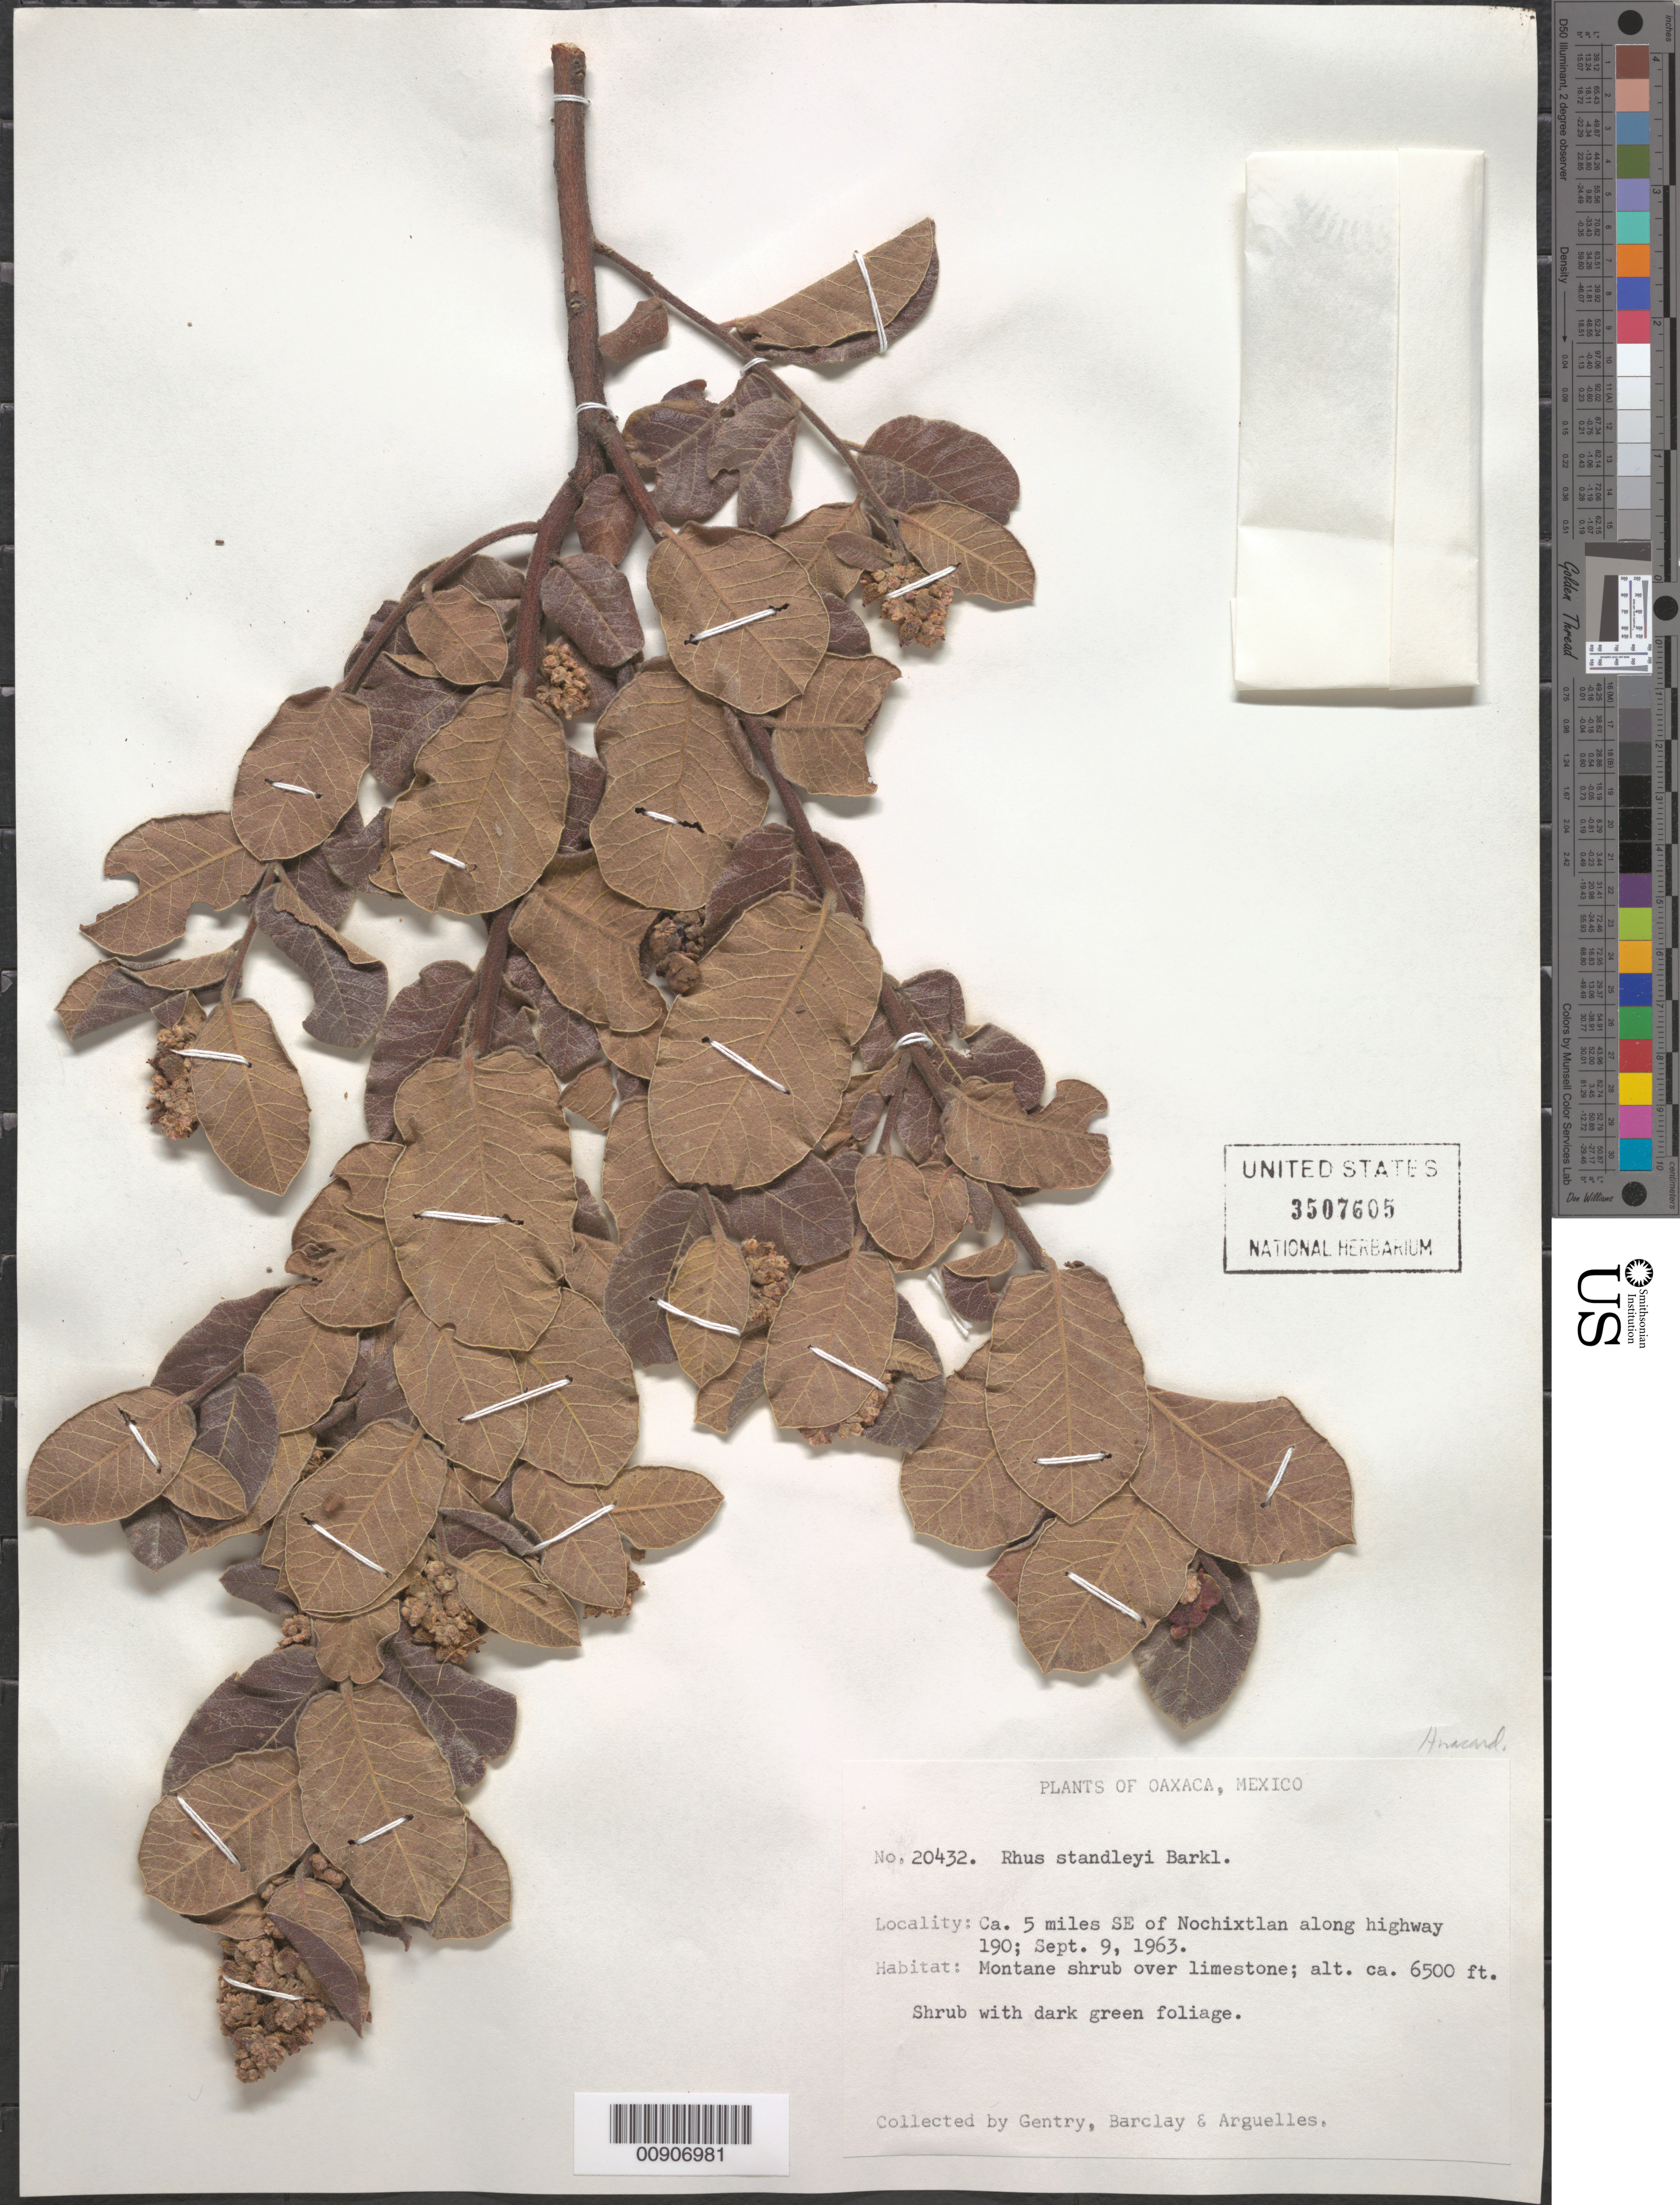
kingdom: Plantae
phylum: Tracheophyta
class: Magnoliopsida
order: Sapindales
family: Anacardiaceae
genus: Rhus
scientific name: Rhus standleyi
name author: F.A. Barkley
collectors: Gentry, --, -- Barclay & Arguelles, --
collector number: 20432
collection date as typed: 09 Sep 1963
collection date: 1963-09-09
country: Mexico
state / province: Oaxaca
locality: Ca. 5 miles SE of Nochixtlan along highway 190. Oaxaca.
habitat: Montane shrub over limestone.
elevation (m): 1981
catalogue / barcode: US 3507605